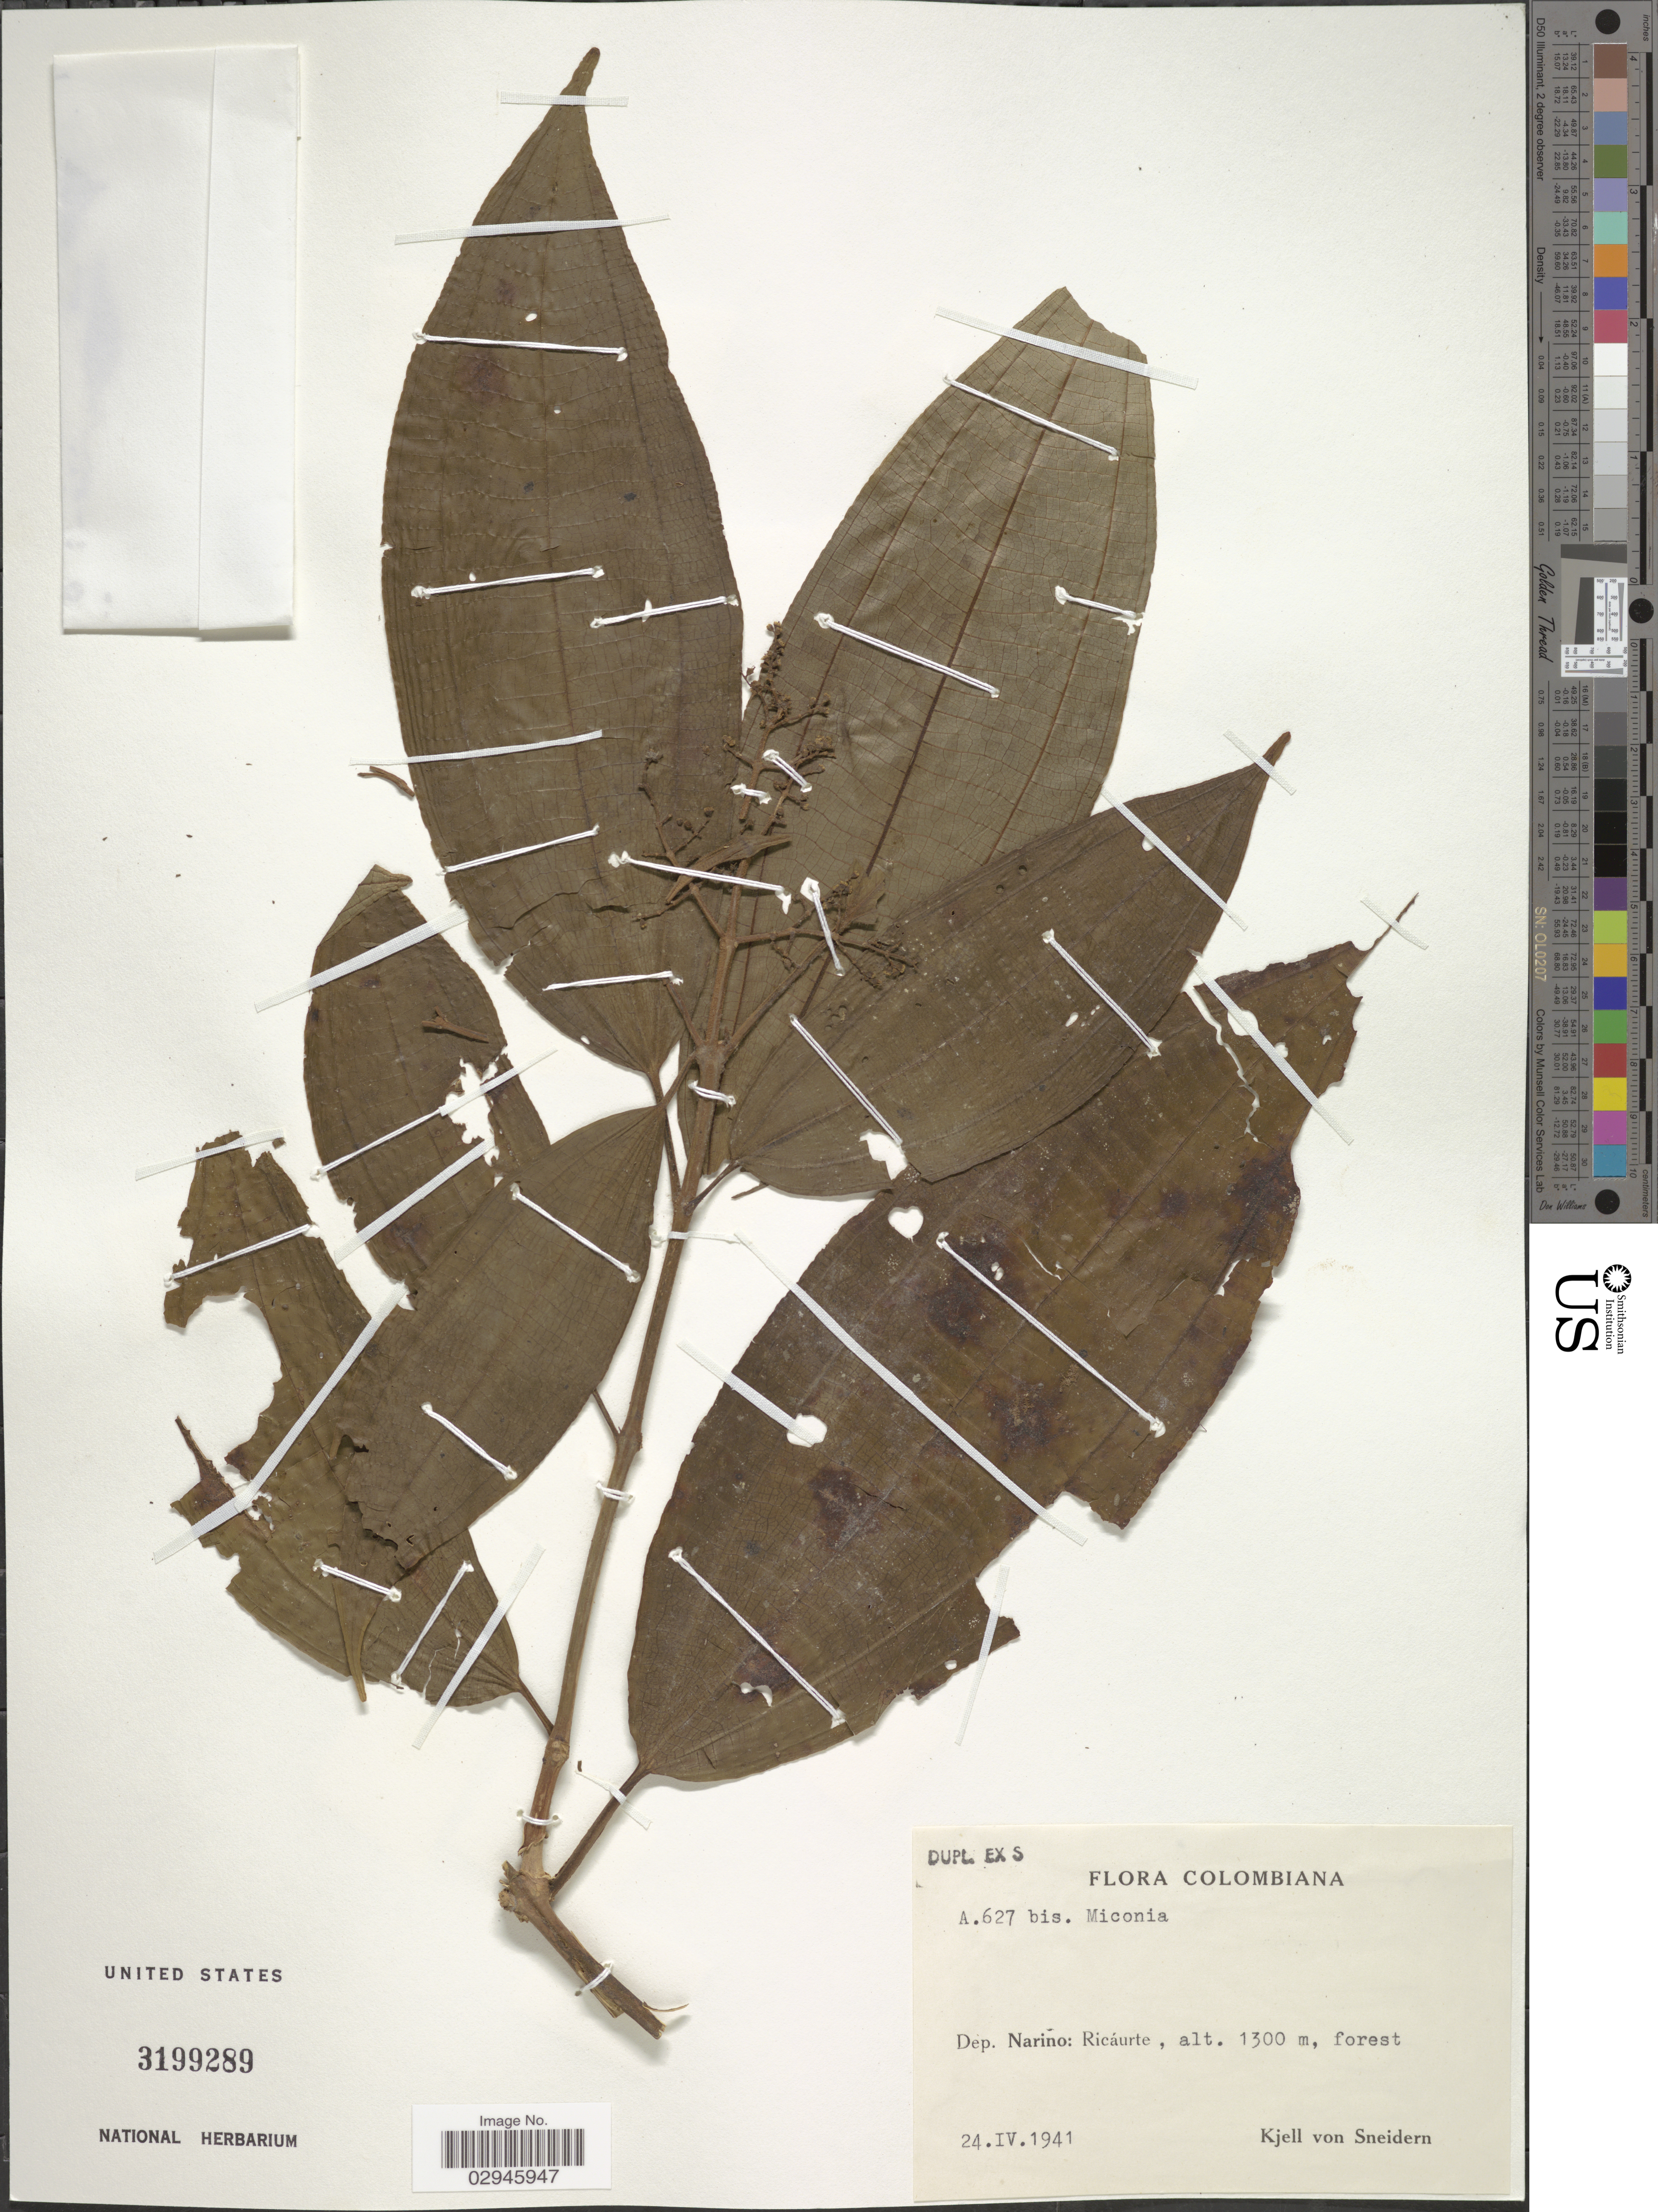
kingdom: Plantae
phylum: Tracheophyta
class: Magnoliopsida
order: Myrtales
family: Melastomataceae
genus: Miconia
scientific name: Miconia sp.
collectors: K. von Sneidern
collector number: A.267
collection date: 1941-04-24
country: Colombia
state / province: Nariño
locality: Dep. Nariño: Ricáurte.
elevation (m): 1300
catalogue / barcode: US 3199289